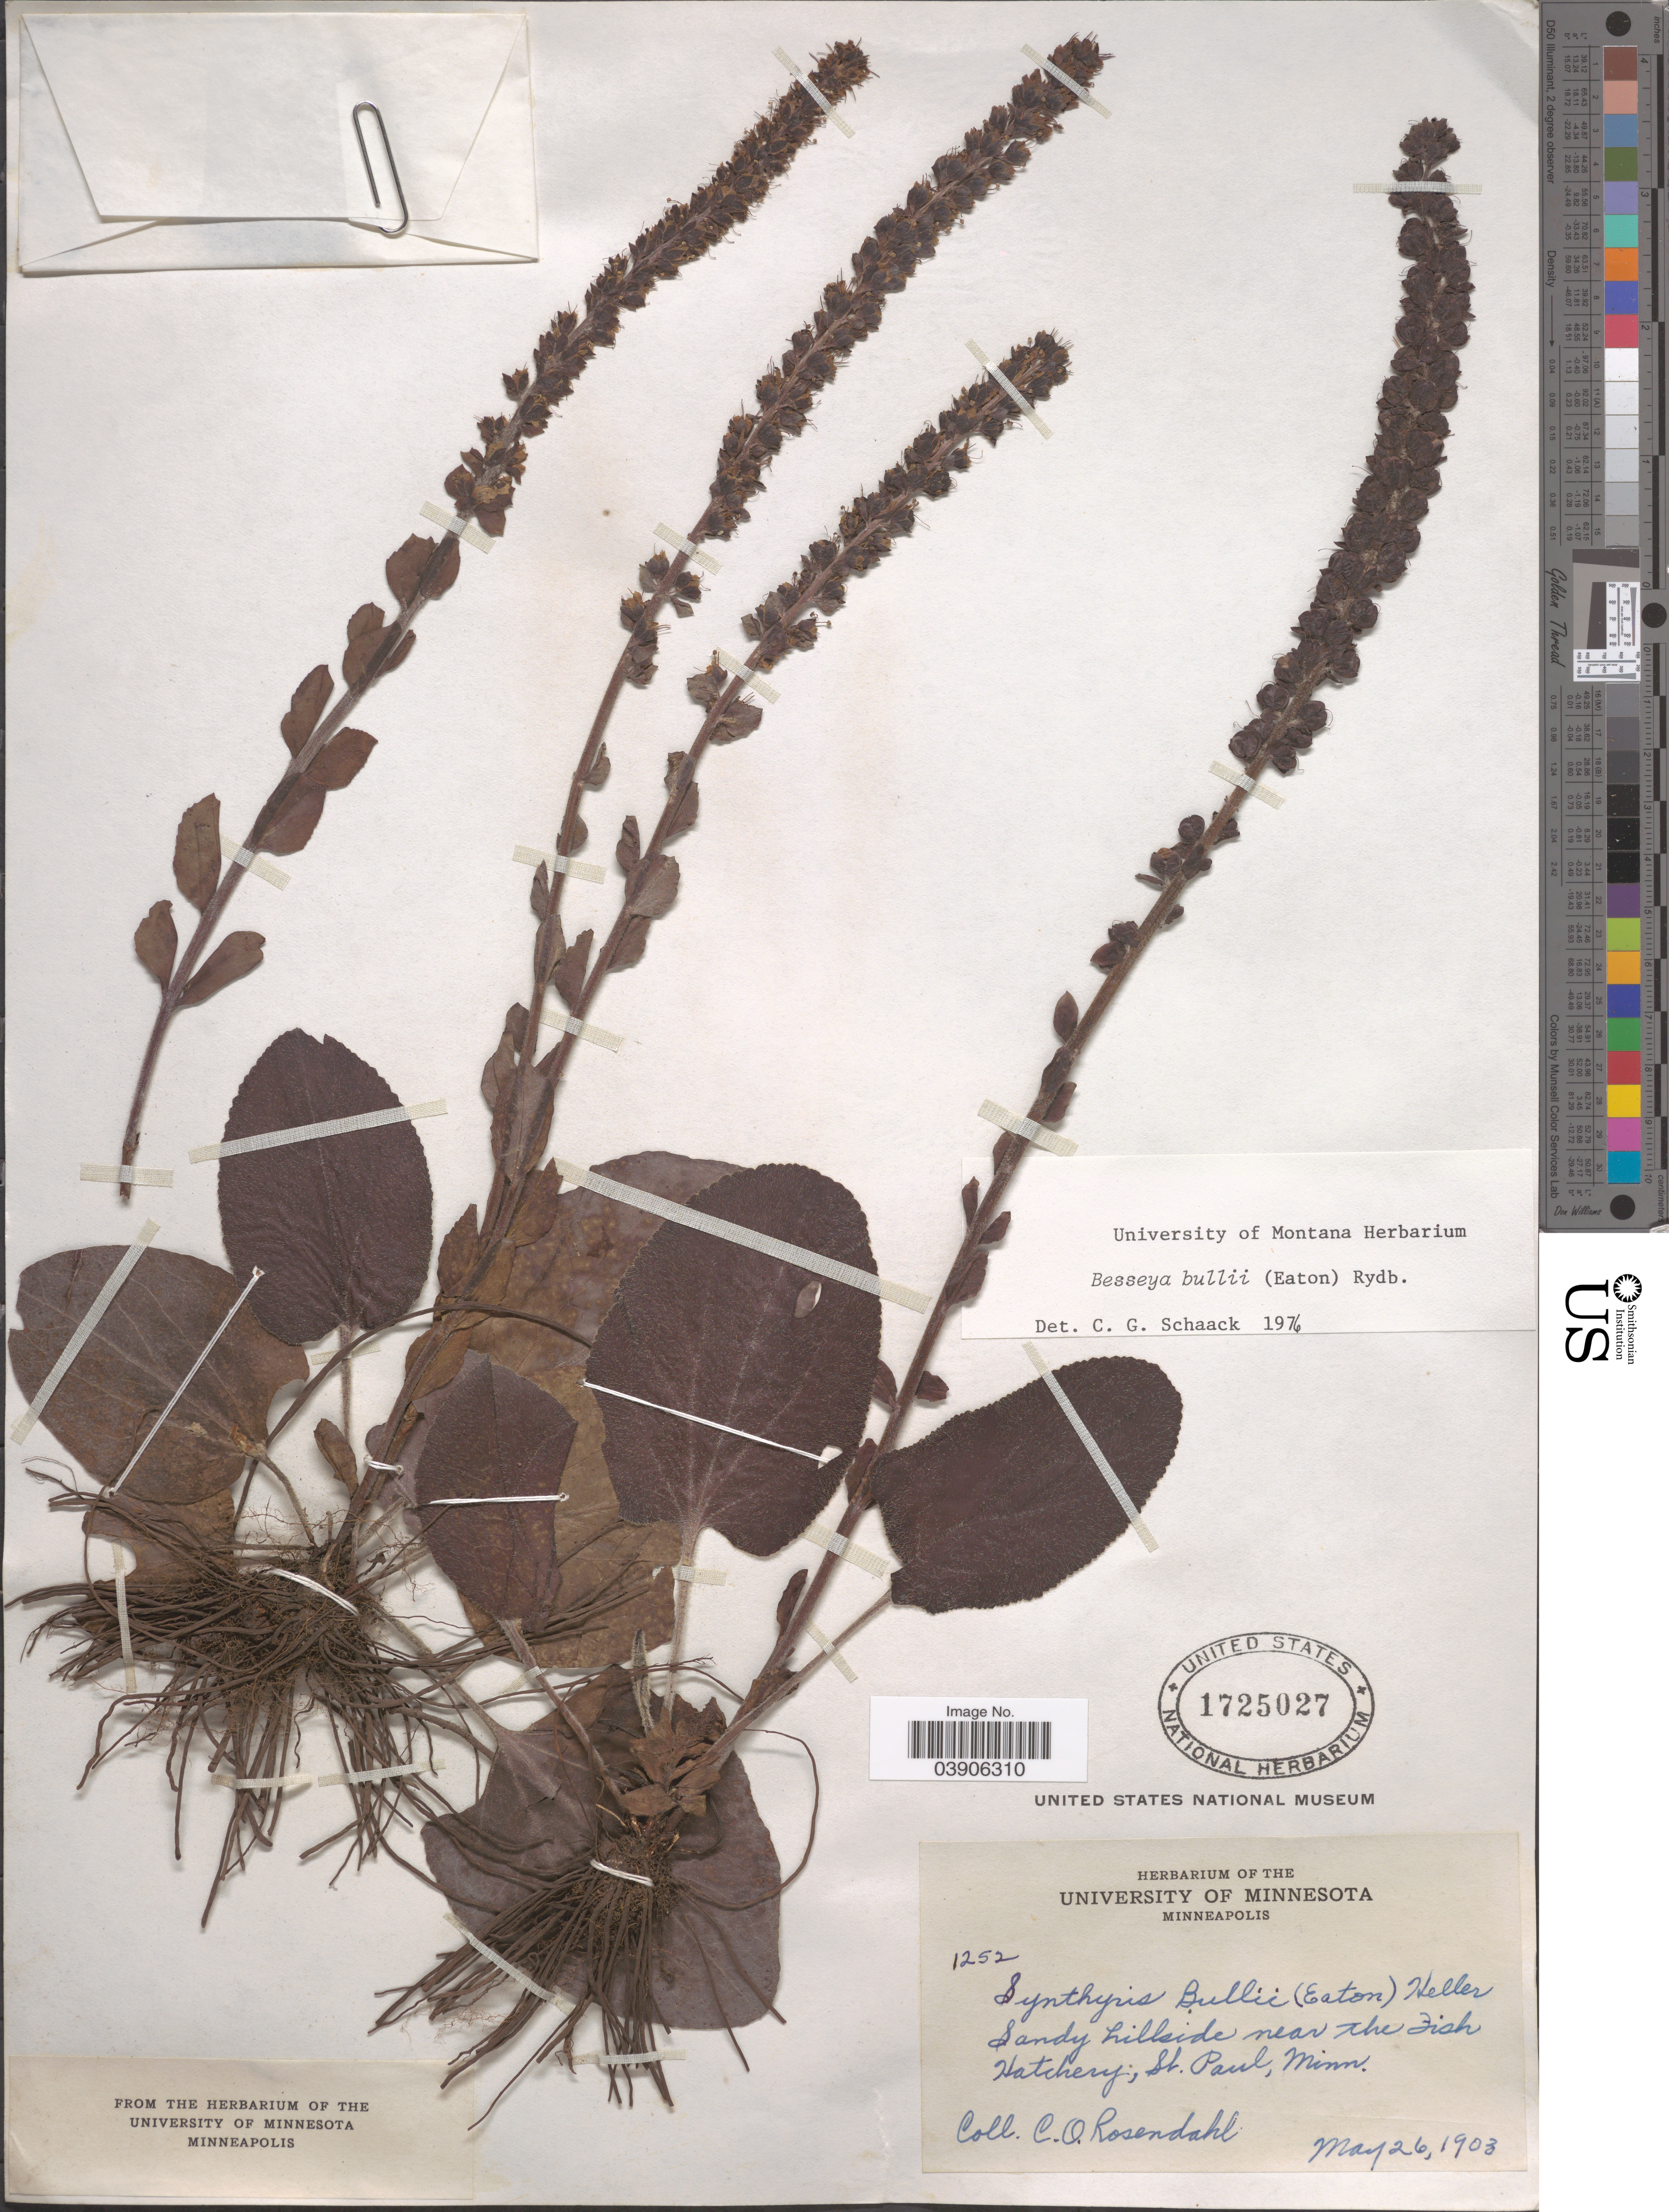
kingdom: Plantae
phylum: Tracheophyta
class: Magnoliopsida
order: Lamiales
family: Plantaginaceae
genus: Synthyris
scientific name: Synthyris bullii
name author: (Eaton) A. Heller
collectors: C. O. Rosendahl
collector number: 1252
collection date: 1903-05-26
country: United States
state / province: Minnesota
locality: Sandy hillside near the Fish Hatchery, St. Paul.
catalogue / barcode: US 1725027